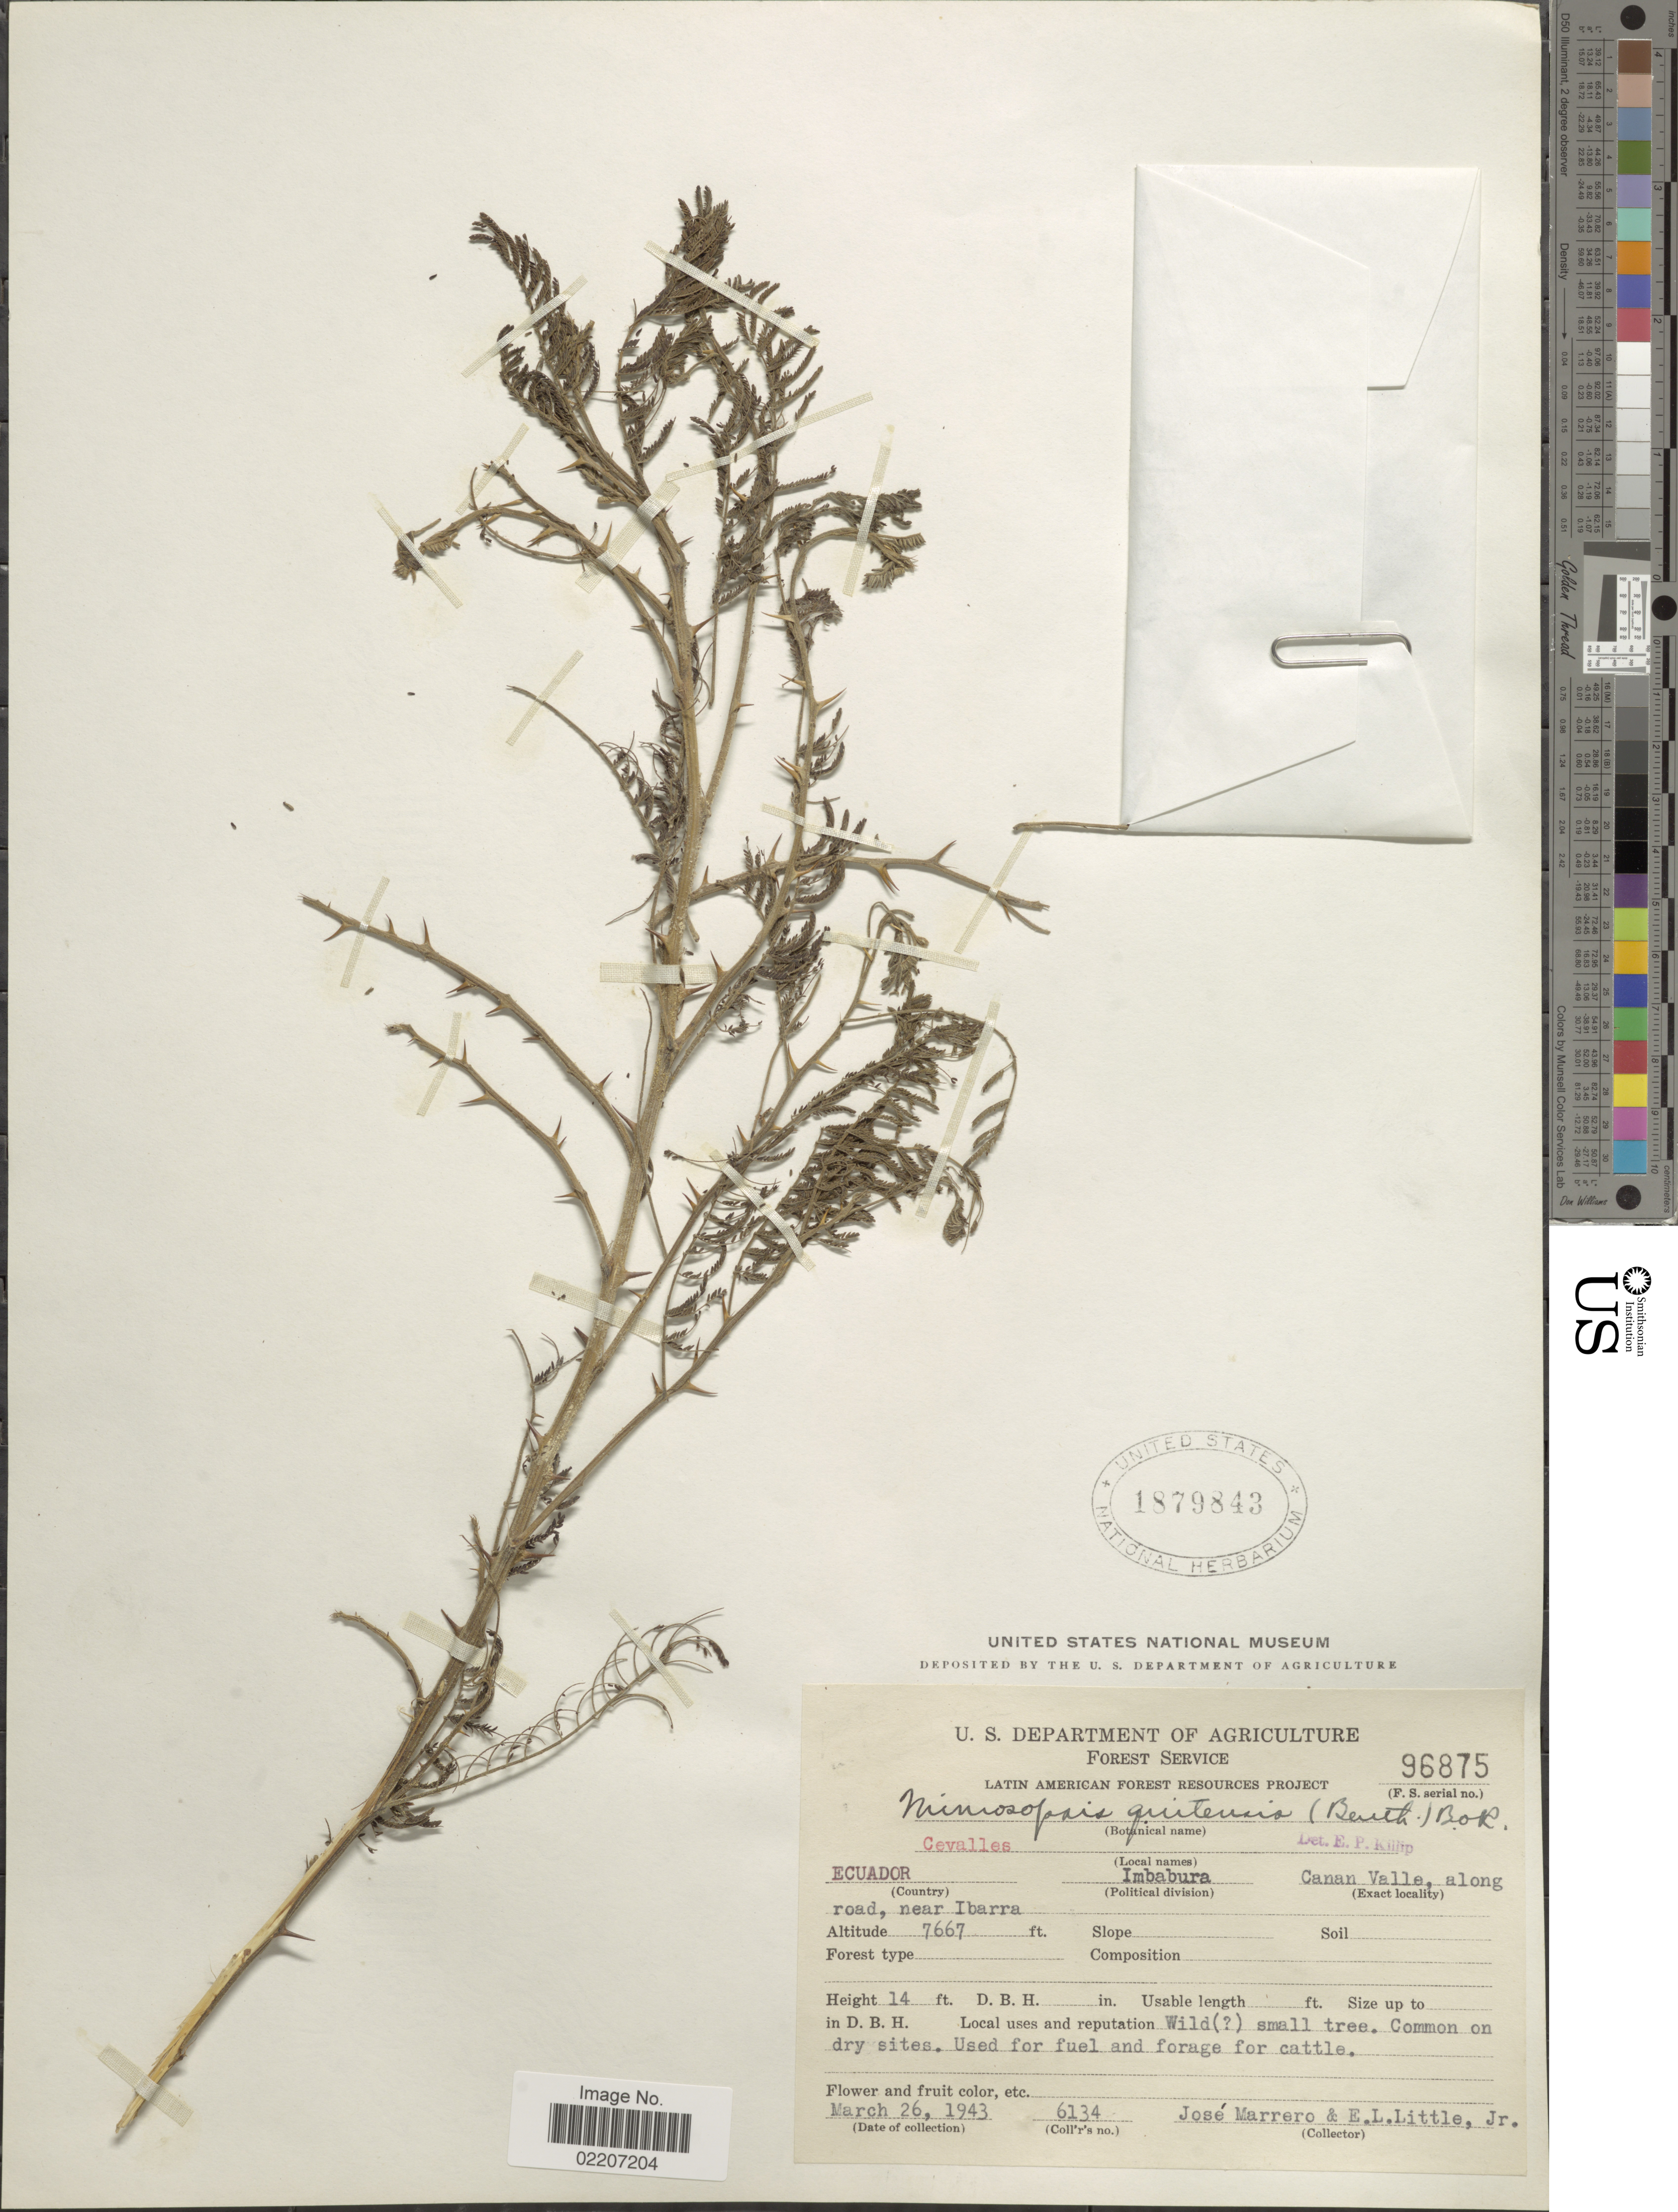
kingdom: Plantae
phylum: Tracheophyta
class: Magnoliopsida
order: Fabales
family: Fabaceae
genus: Mimosa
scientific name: Mimosa quitensis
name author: Benth.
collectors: J. Marrero & E. L. Little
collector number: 6134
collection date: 1943-03-26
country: Ecuador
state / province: Imbabura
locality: Canan Valle, along road, near Ibarra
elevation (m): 2337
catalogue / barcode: US 1879843